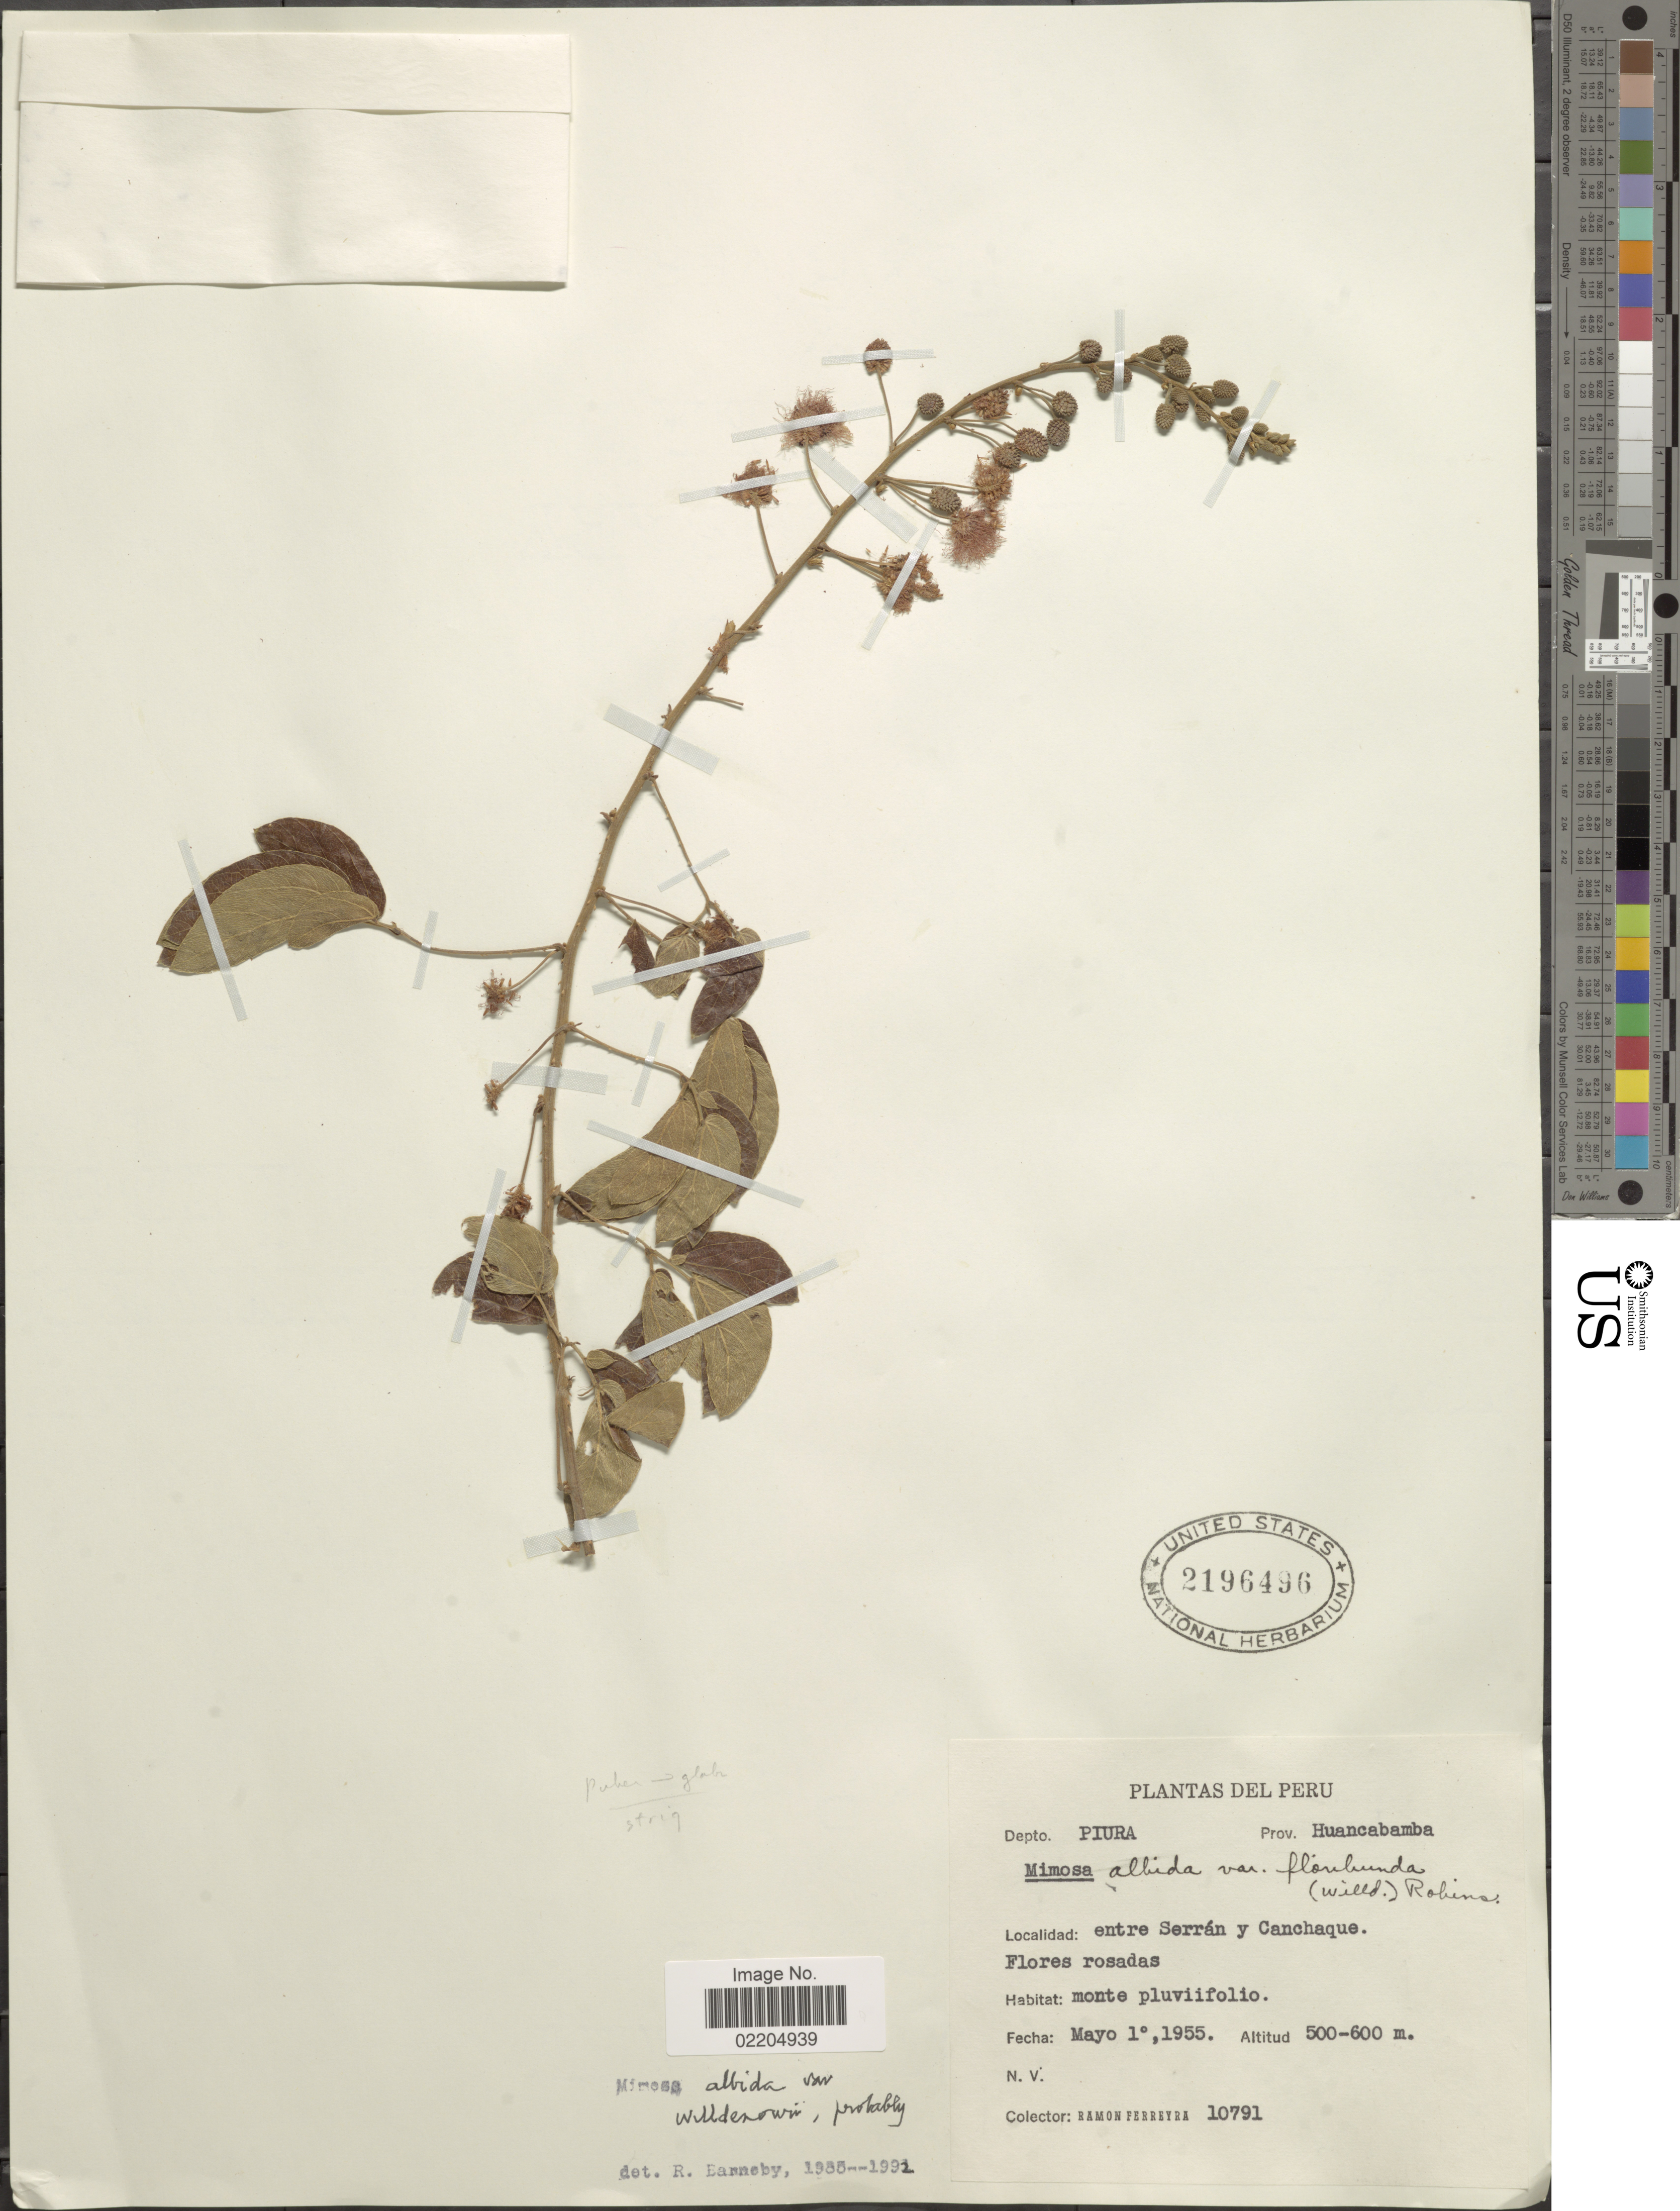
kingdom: Plantae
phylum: Tracheophyta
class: Magnoliopsida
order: Fabales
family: Fabaceae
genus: Mimosa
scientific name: Mimosa albida var. willdenowii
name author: (Poir.) Rudd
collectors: R. A. Ferreyra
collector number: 10791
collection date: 1955-05-01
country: Peru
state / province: Piura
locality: Prov. Huancabamba, entre Serran y Canchaque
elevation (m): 500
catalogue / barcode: US 2196496